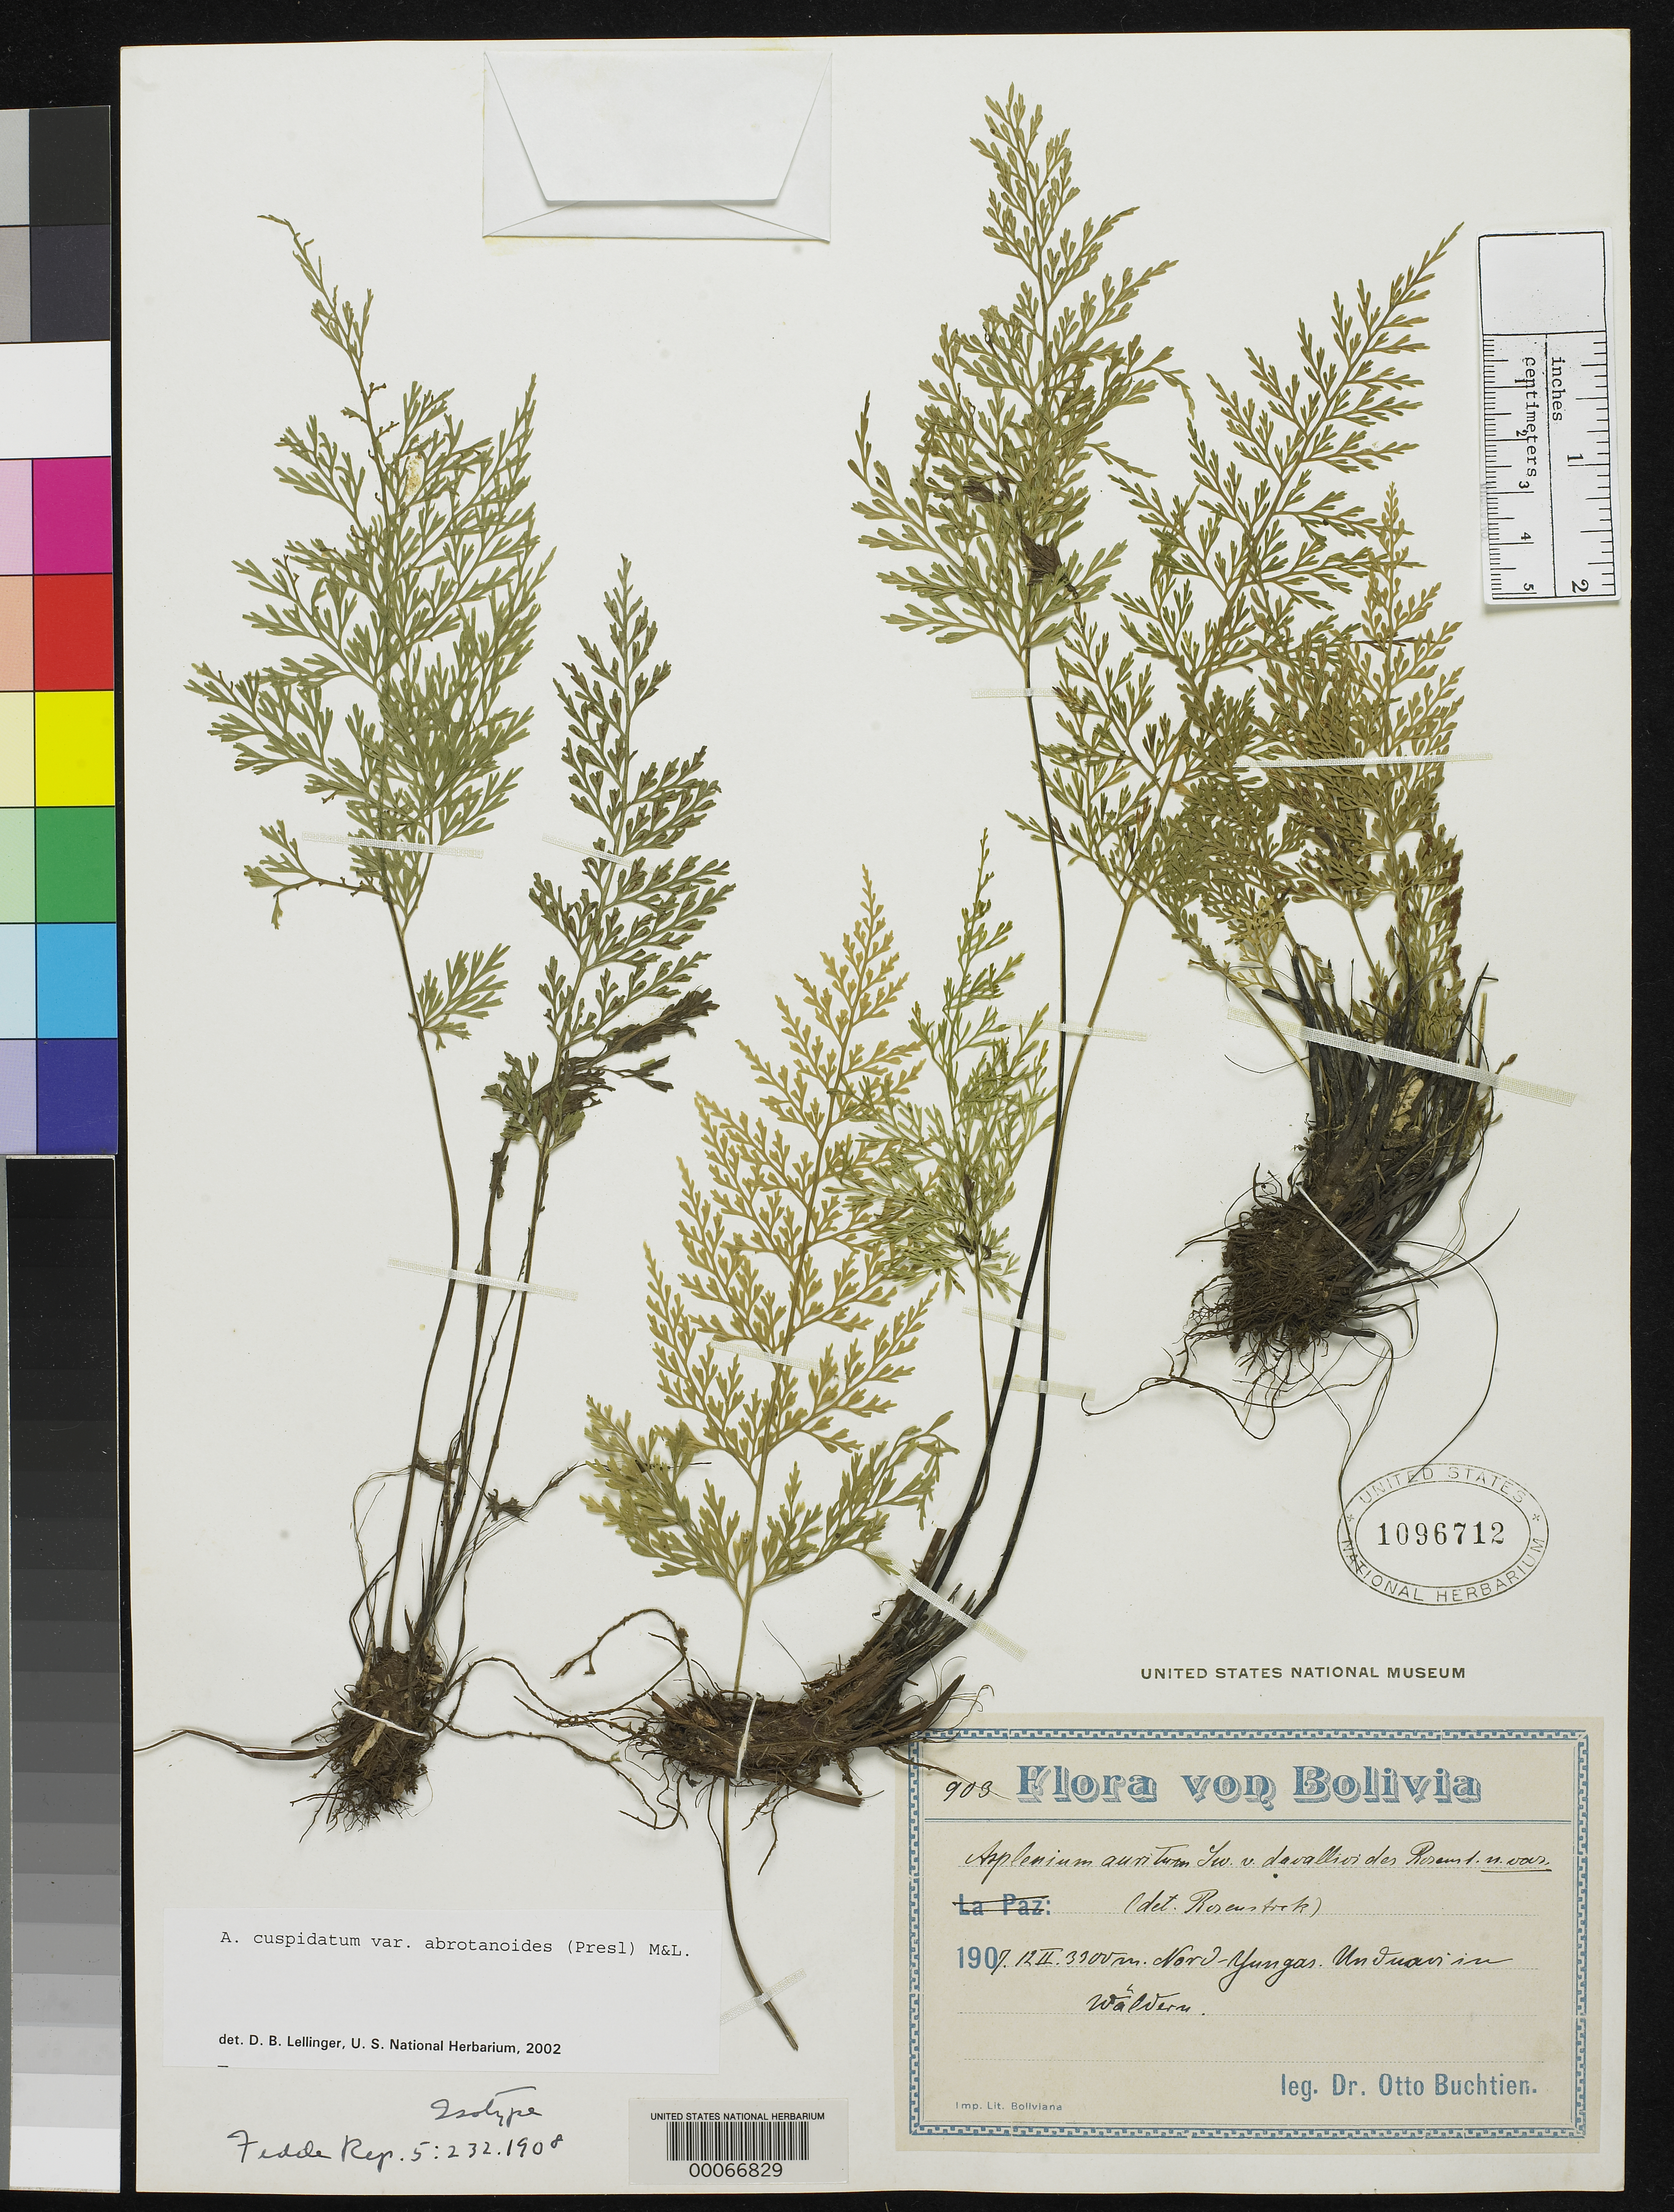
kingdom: Plantae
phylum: Tracheophyta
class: Polypodiopsida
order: Polypodiales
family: Aspleniaceae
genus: Asplenium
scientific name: Asplenium auritum var. davallioides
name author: Rosenst.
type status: Type Collection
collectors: O. Buchtien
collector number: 903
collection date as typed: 12 Feb 1902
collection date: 1902-02-12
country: Bolivia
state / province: La Paz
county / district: Nor Yungas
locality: Unduavi.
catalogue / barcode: US 1096712